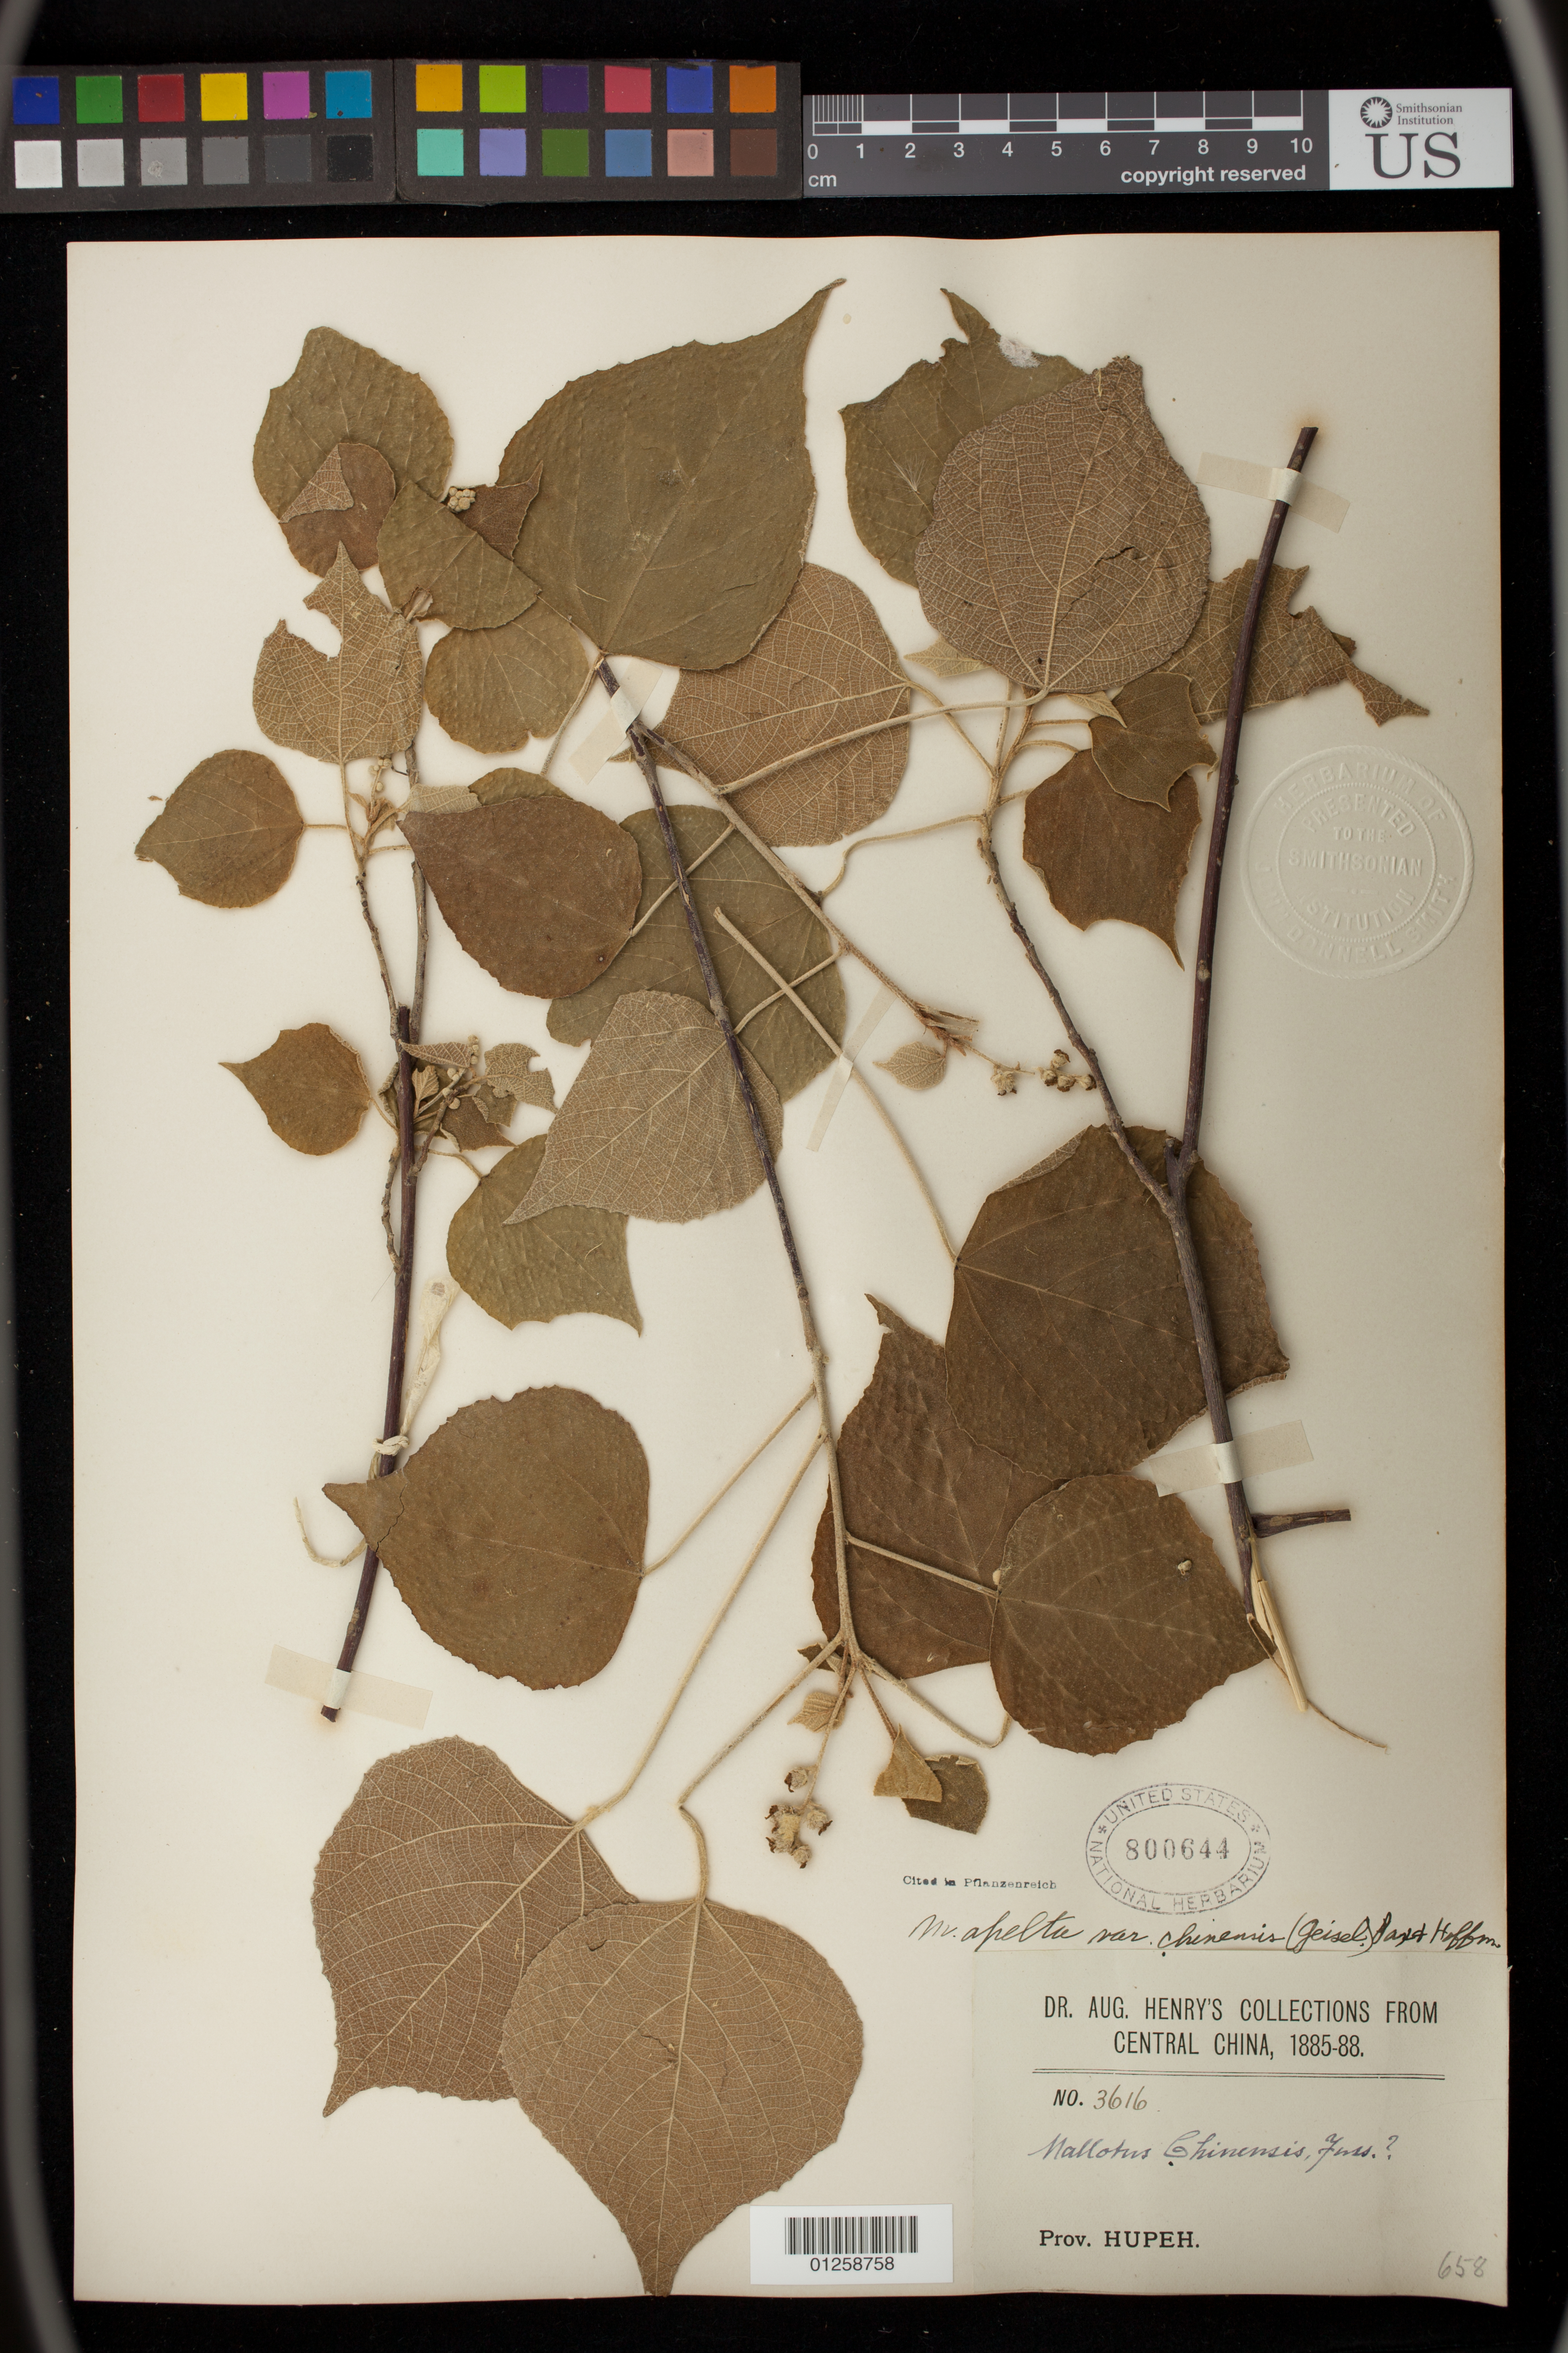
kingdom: Plantae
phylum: Tracheophyta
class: Magnoliopsida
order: Malpighiales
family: Euphorbiaceae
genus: Mallotus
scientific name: Mallotus apelta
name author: (Lour.) Müll. Arg.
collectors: A. Henry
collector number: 3616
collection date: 1885/1888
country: China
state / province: Hubei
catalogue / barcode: US 800644